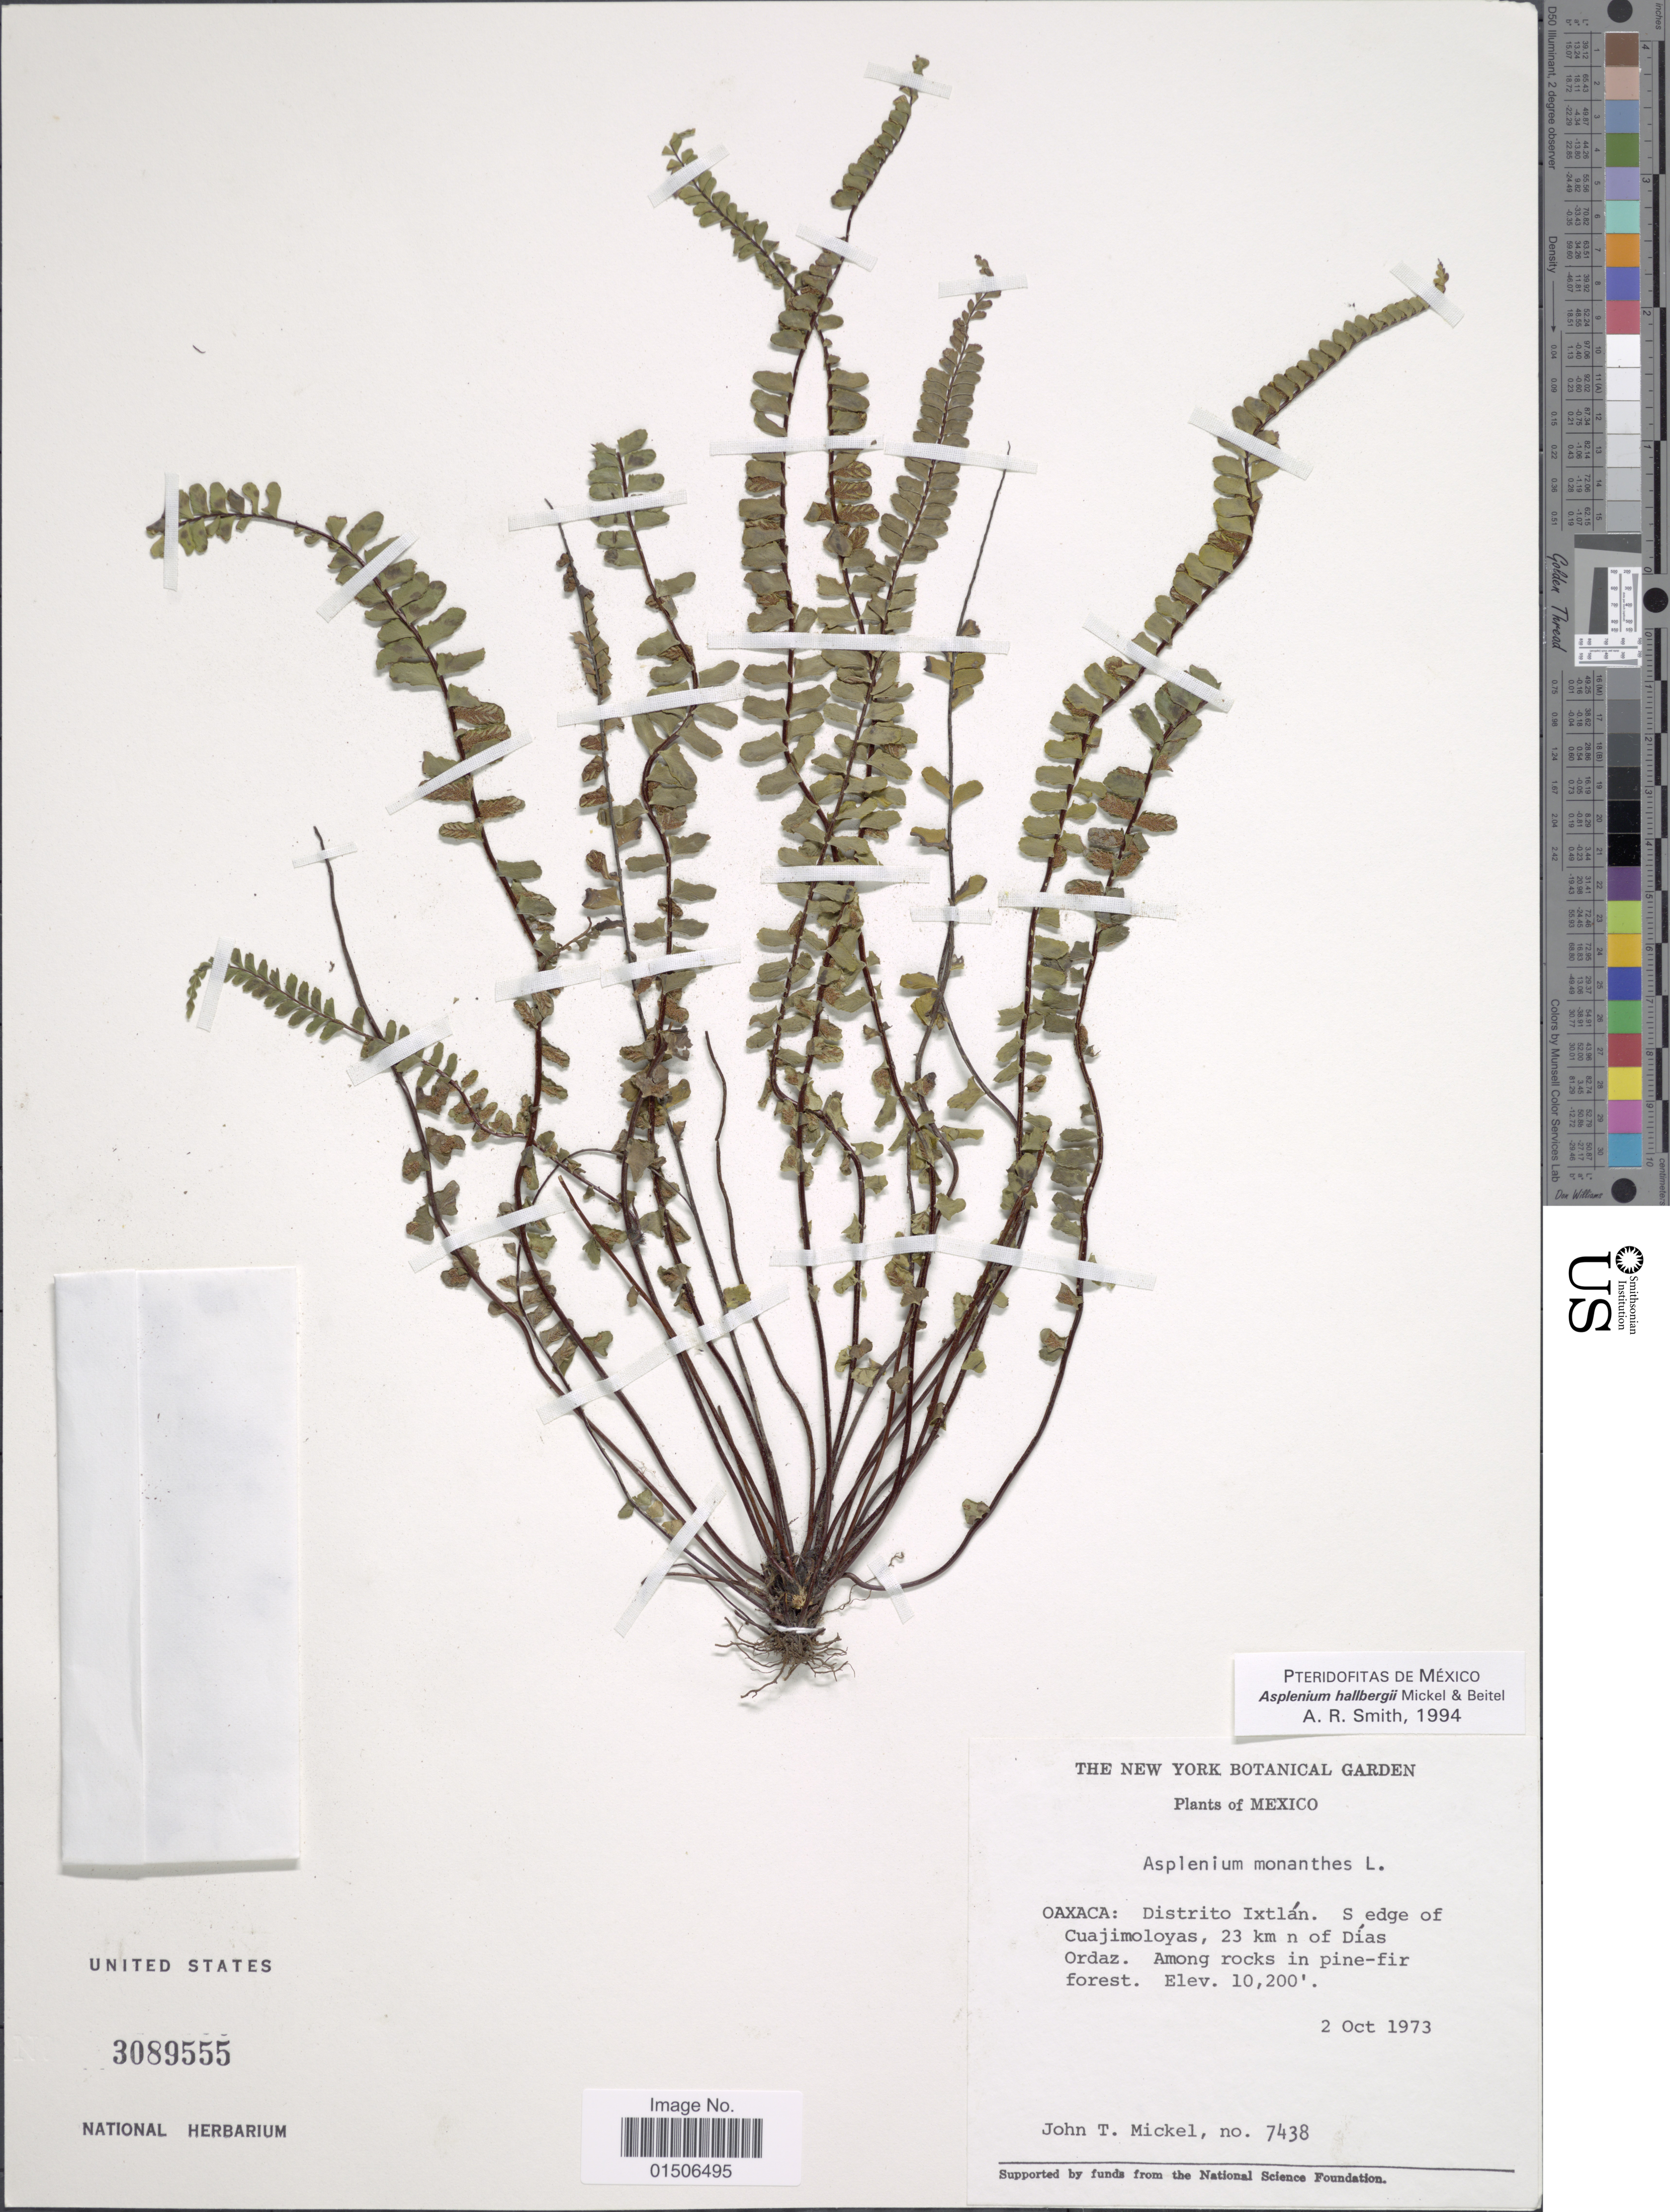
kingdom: Plantae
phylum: Tracheophyta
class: Polypodiopsida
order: Polypodiales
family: Aspleniaceae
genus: Asplenium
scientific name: Asplenium hallbergii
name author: Mickel & Beitel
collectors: J. T. Mickel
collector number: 7438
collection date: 1973-10-02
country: Mexico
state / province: Oaxaca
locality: Distrito Ixtlán. S edge of Cuajimoloyas, 23 km n of Días Ordaz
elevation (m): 3109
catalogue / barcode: US 3089555